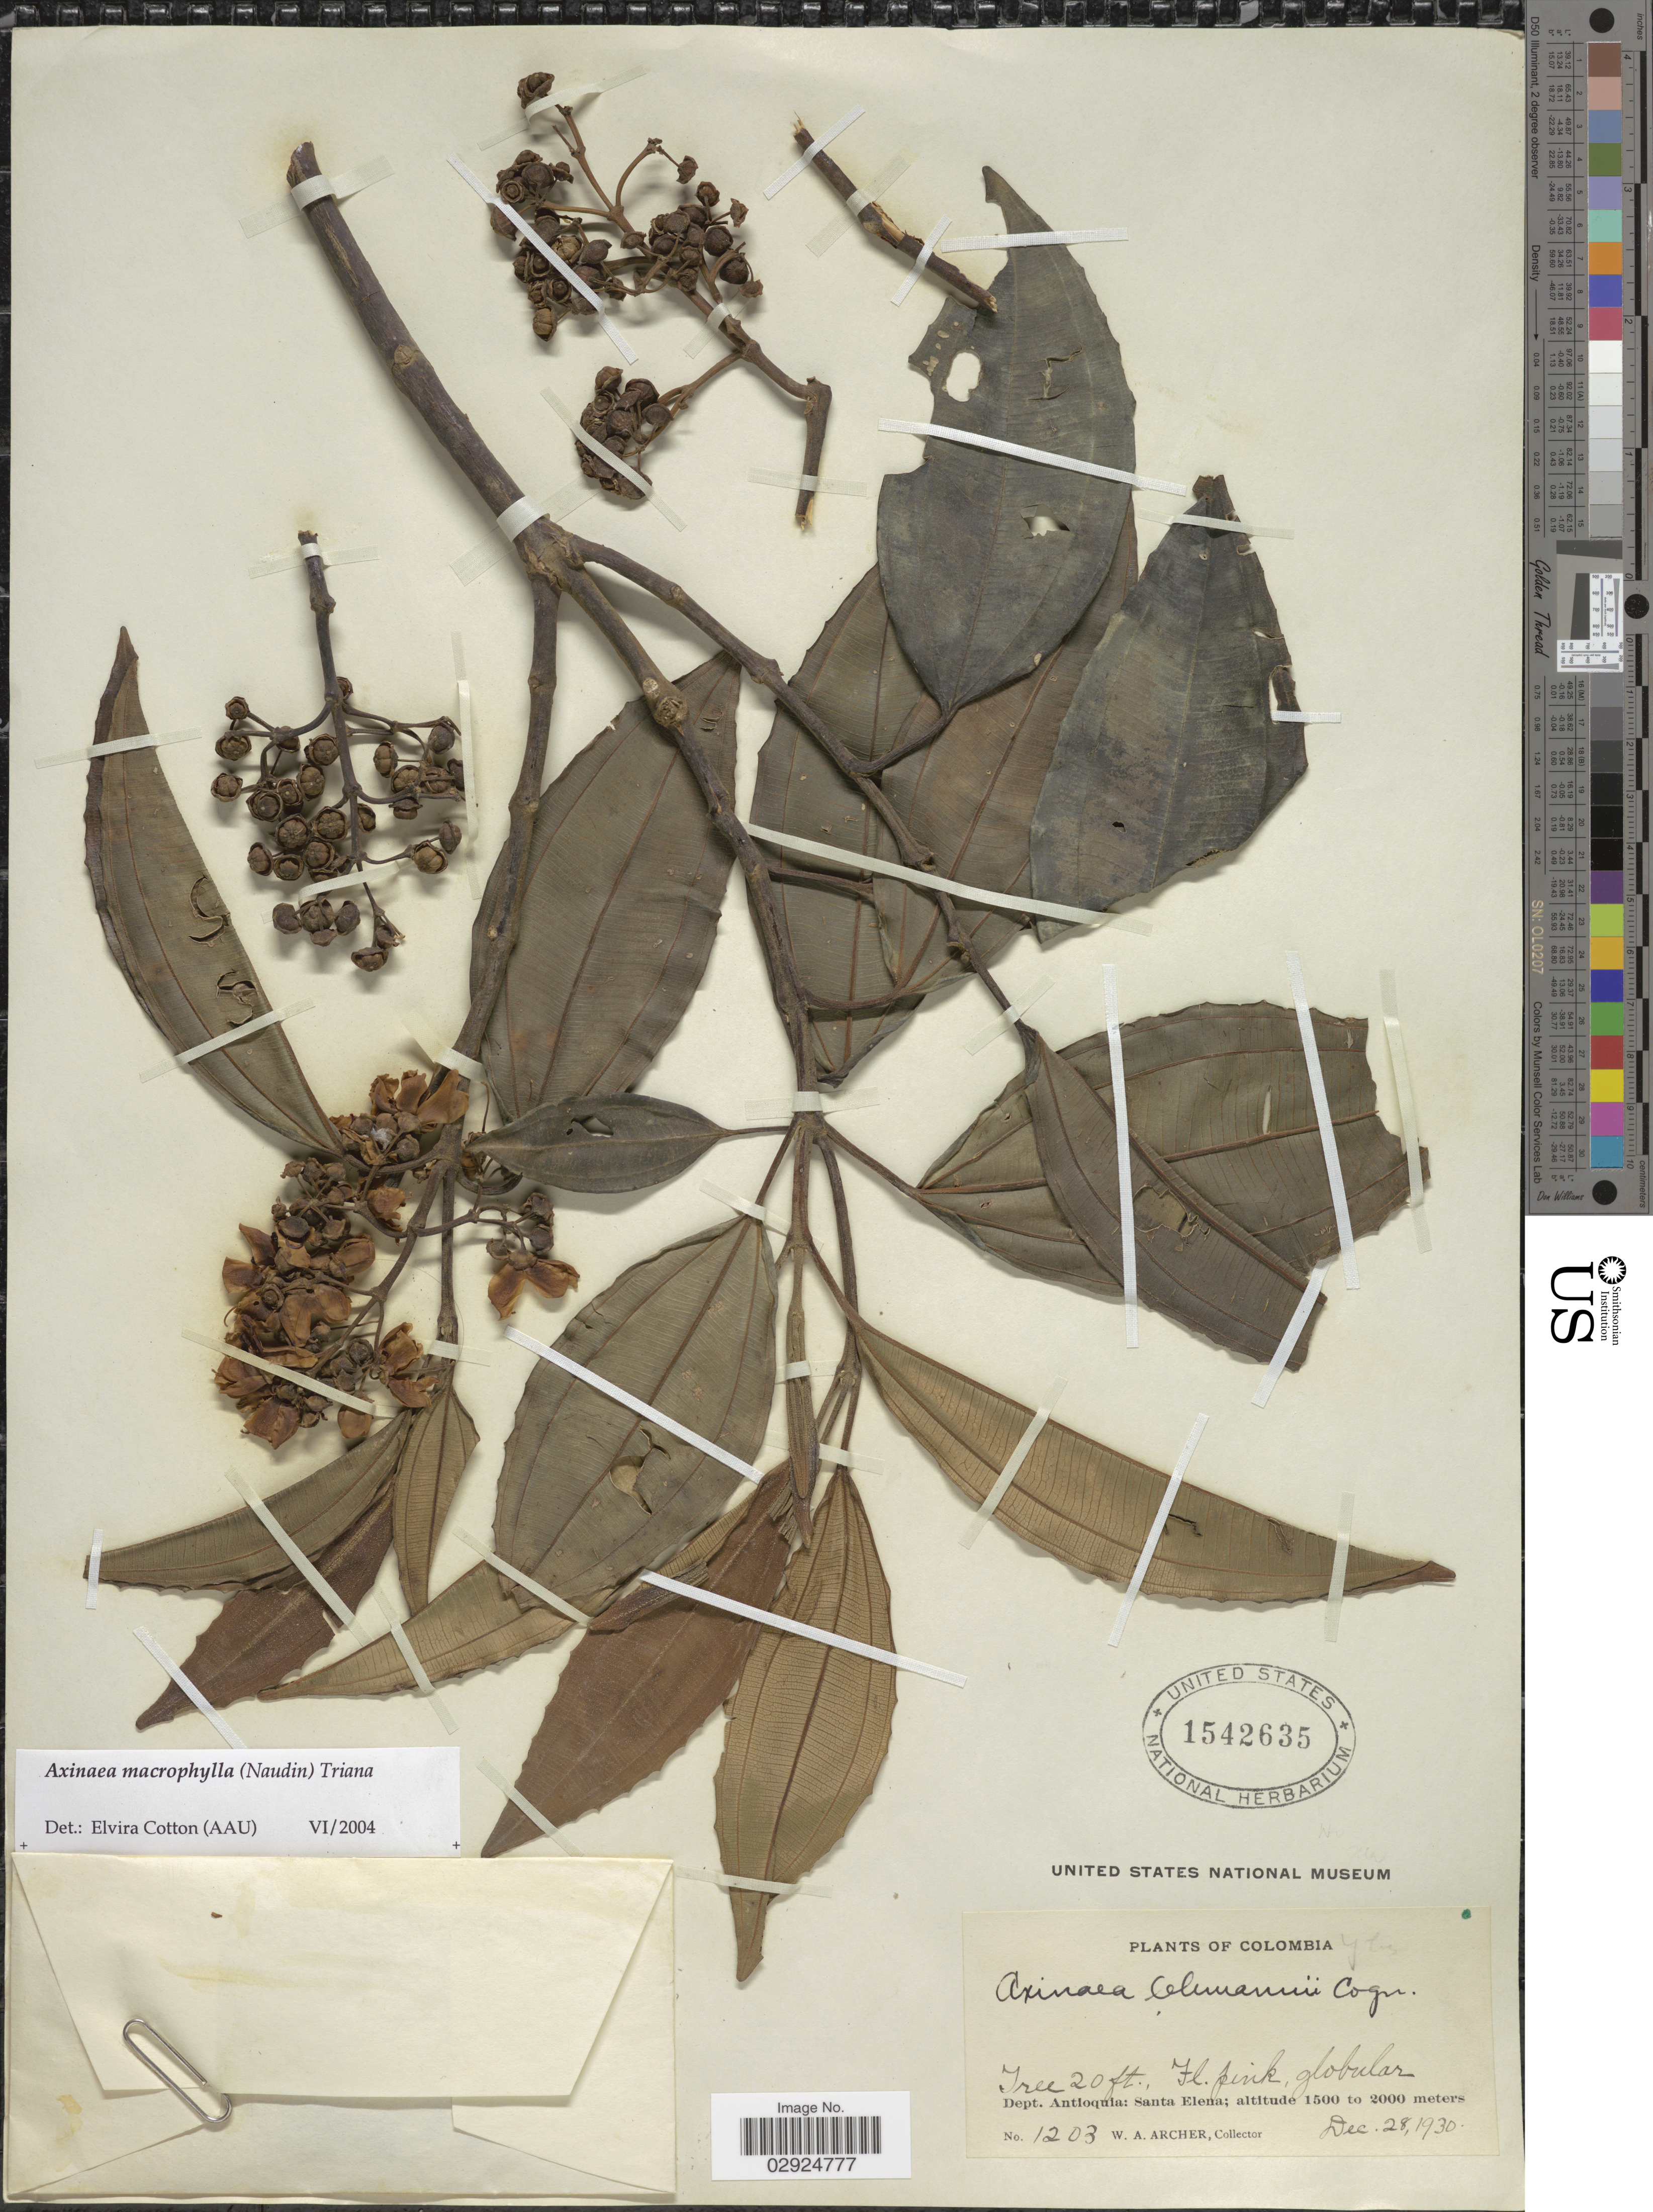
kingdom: Plantae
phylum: Tracheophyta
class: Magnoliopsida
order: Myrtales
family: Melastomataceae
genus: Axinaea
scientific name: Axinaea macrophylla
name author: (Naudin) Triana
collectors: W. Archer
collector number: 1203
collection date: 1930-12-28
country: Colombia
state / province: Antioquia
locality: Dept. Antioquia: Santa Elena.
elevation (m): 1500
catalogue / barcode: US 1542635